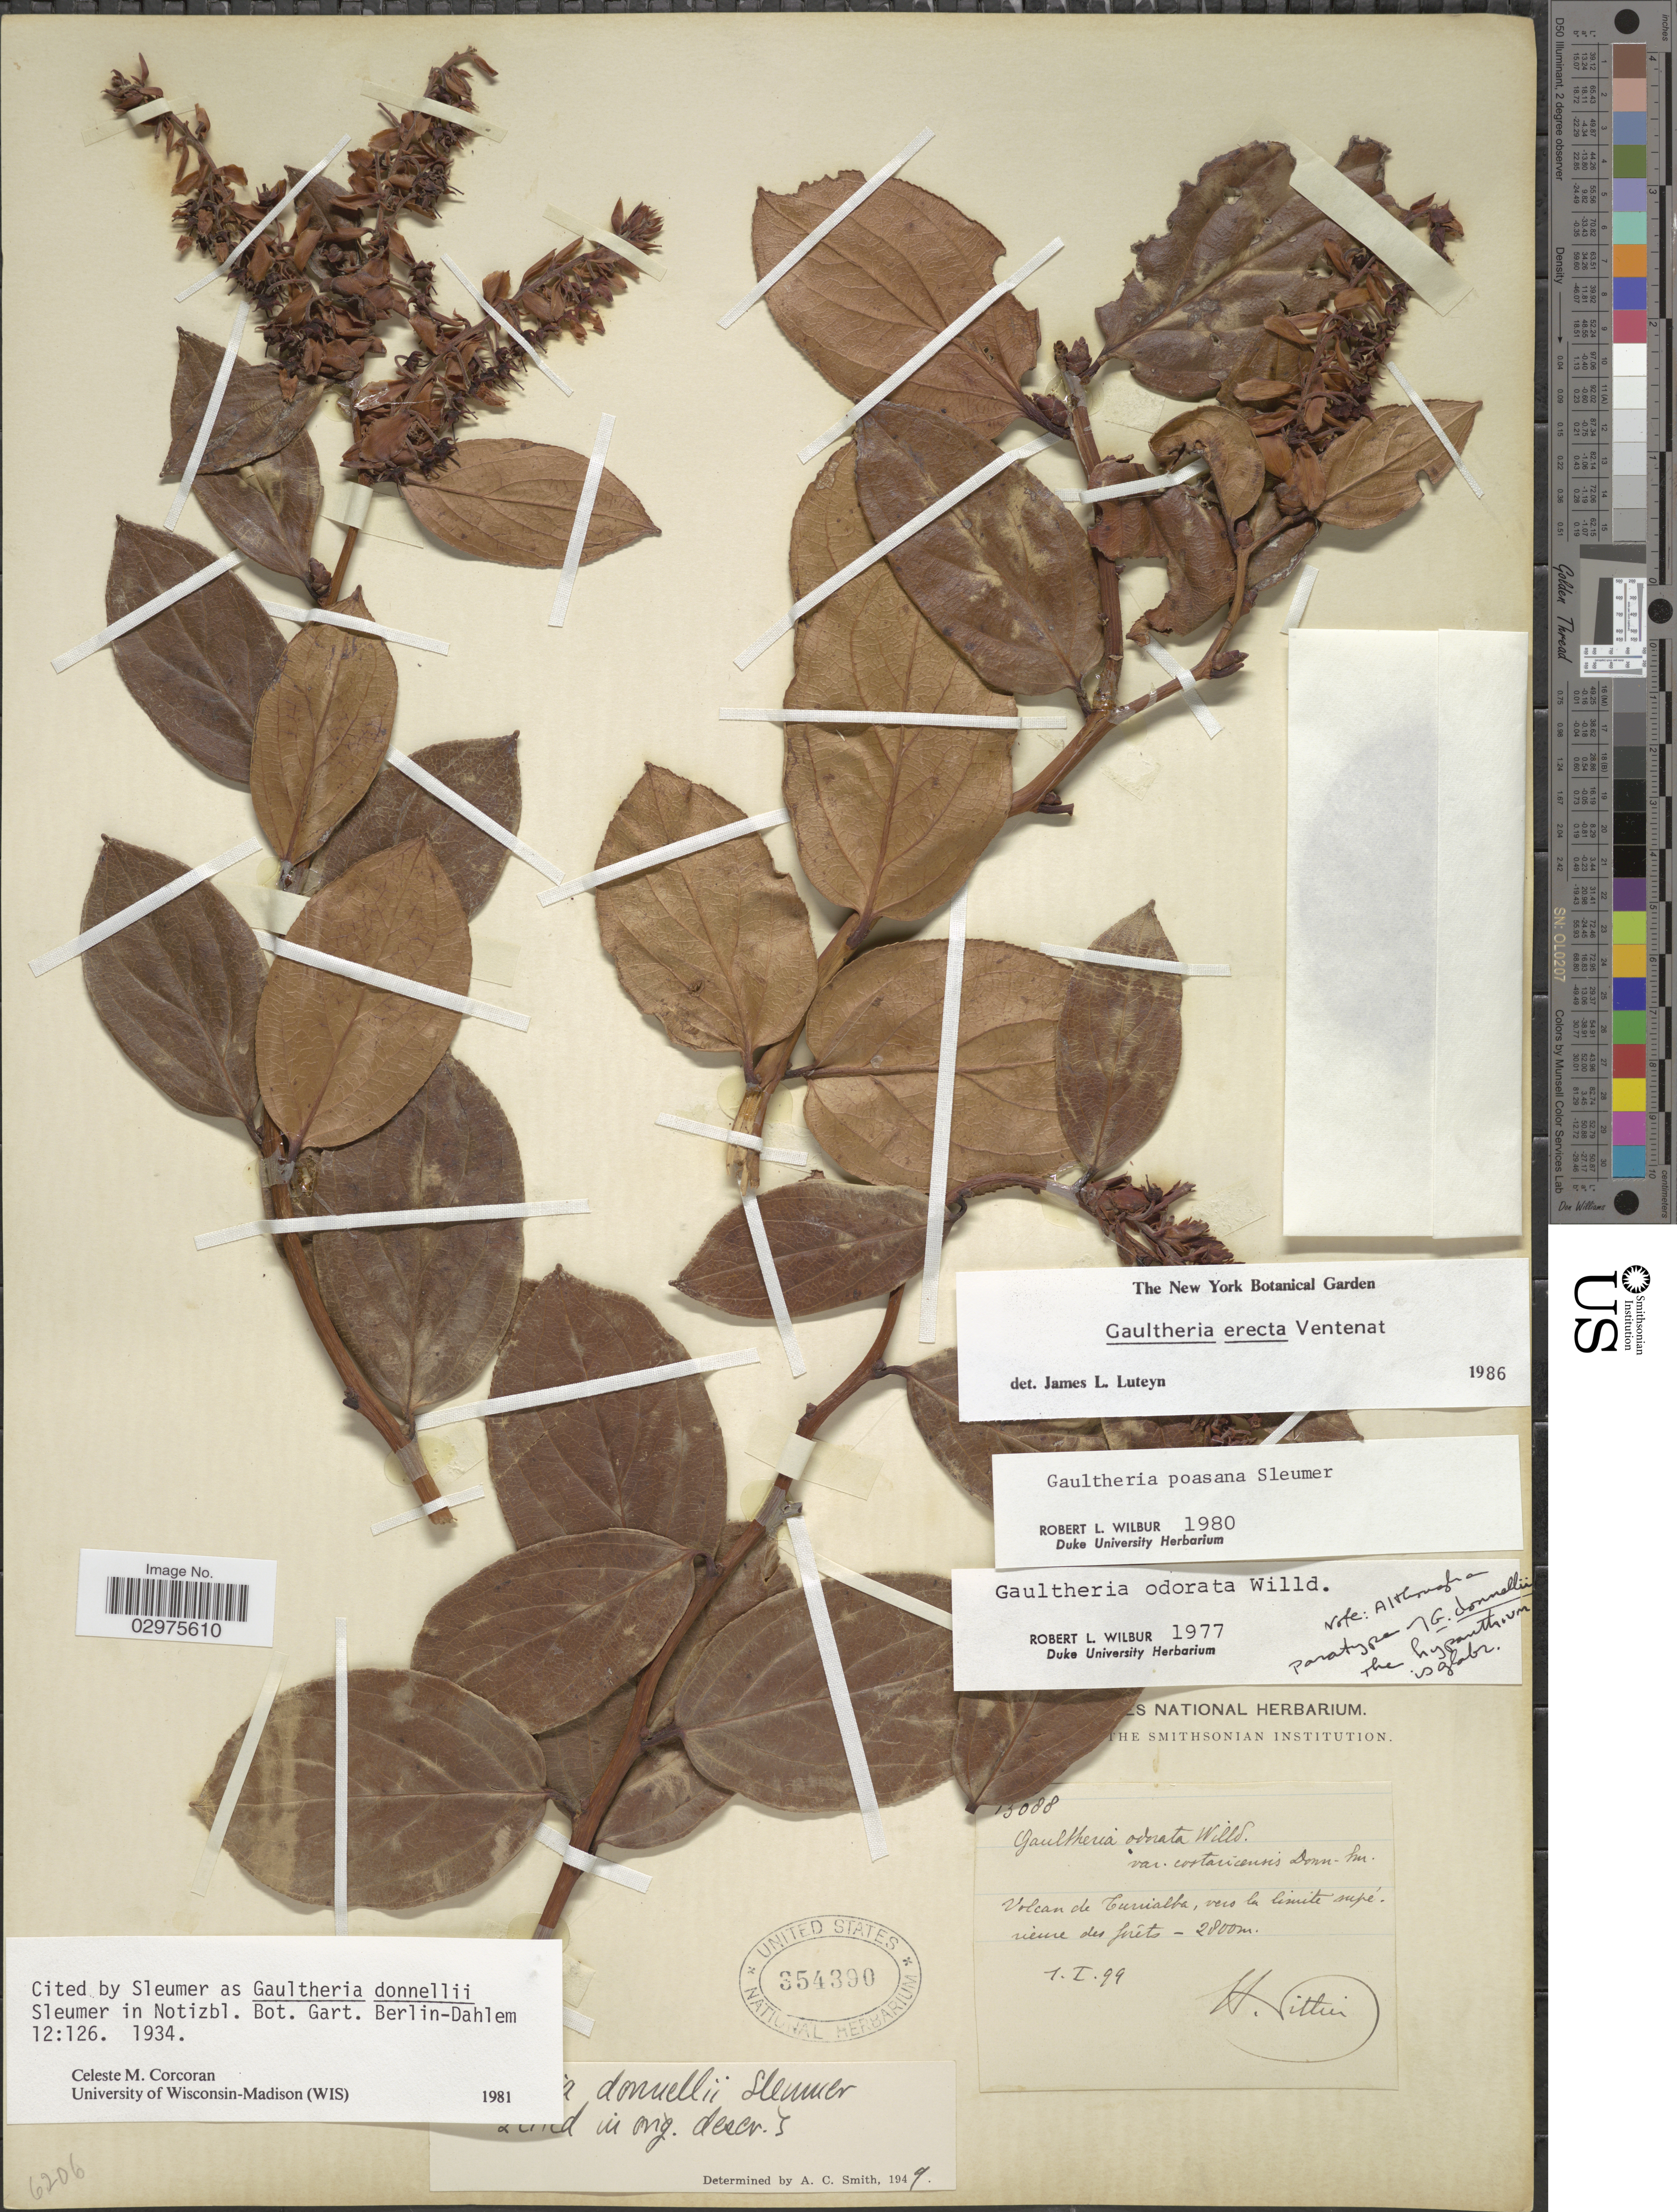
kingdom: Plantae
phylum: Tracheophyta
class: Magnoliopsida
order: Ericales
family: Ericaceae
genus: Gaultheria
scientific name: Gaultheria erecta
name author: Vent.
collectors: H. F. Pittier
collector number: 13088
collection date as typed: Transcribed d/m/y: 1/1/99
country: Costa Rica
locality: Volcan Turrialba.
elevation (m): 2800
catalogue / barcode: US 354390